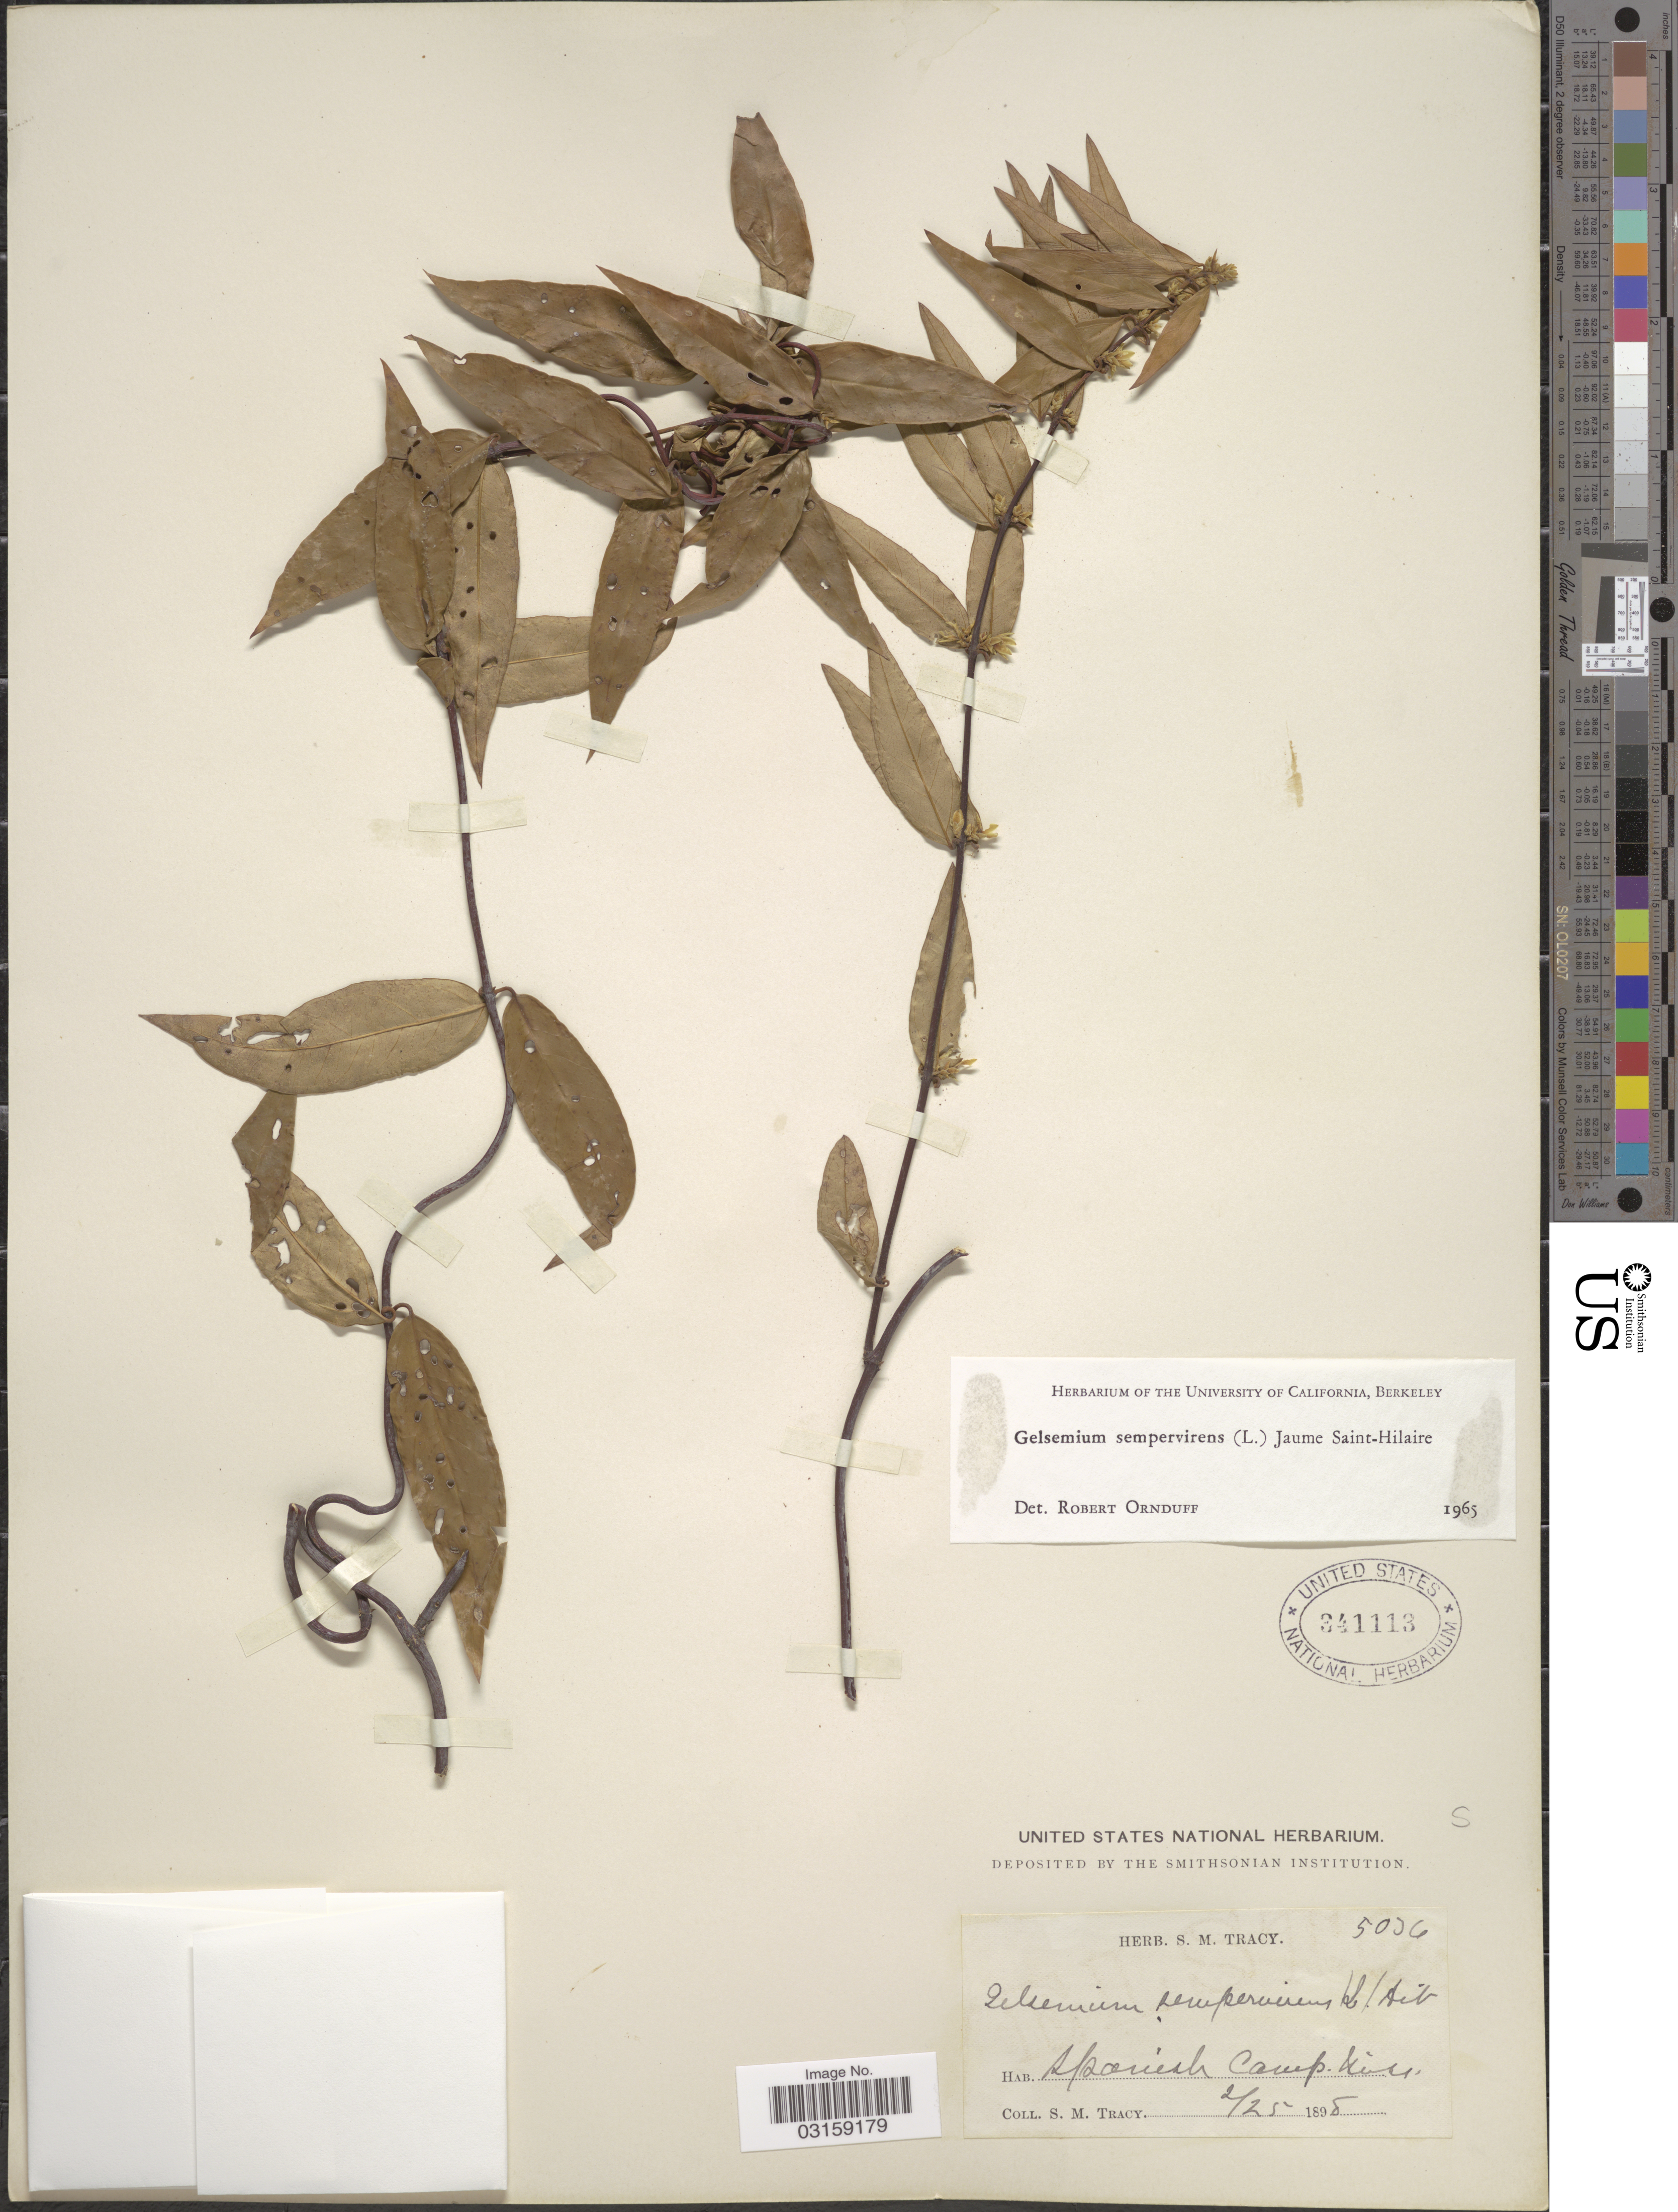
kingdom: Plantae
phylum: Tracheophyta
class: Magnoliopsida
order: Gentianales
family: Gelsemiaceae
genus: Gelsemium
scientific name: Gelsemium sempervirens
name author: (L.) J. St.-Hil.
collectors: S. M. Tracy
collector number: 5036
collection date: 1898-02-25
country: United States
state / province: Mississippi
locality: Spanish Camp.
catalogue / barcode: US 341113